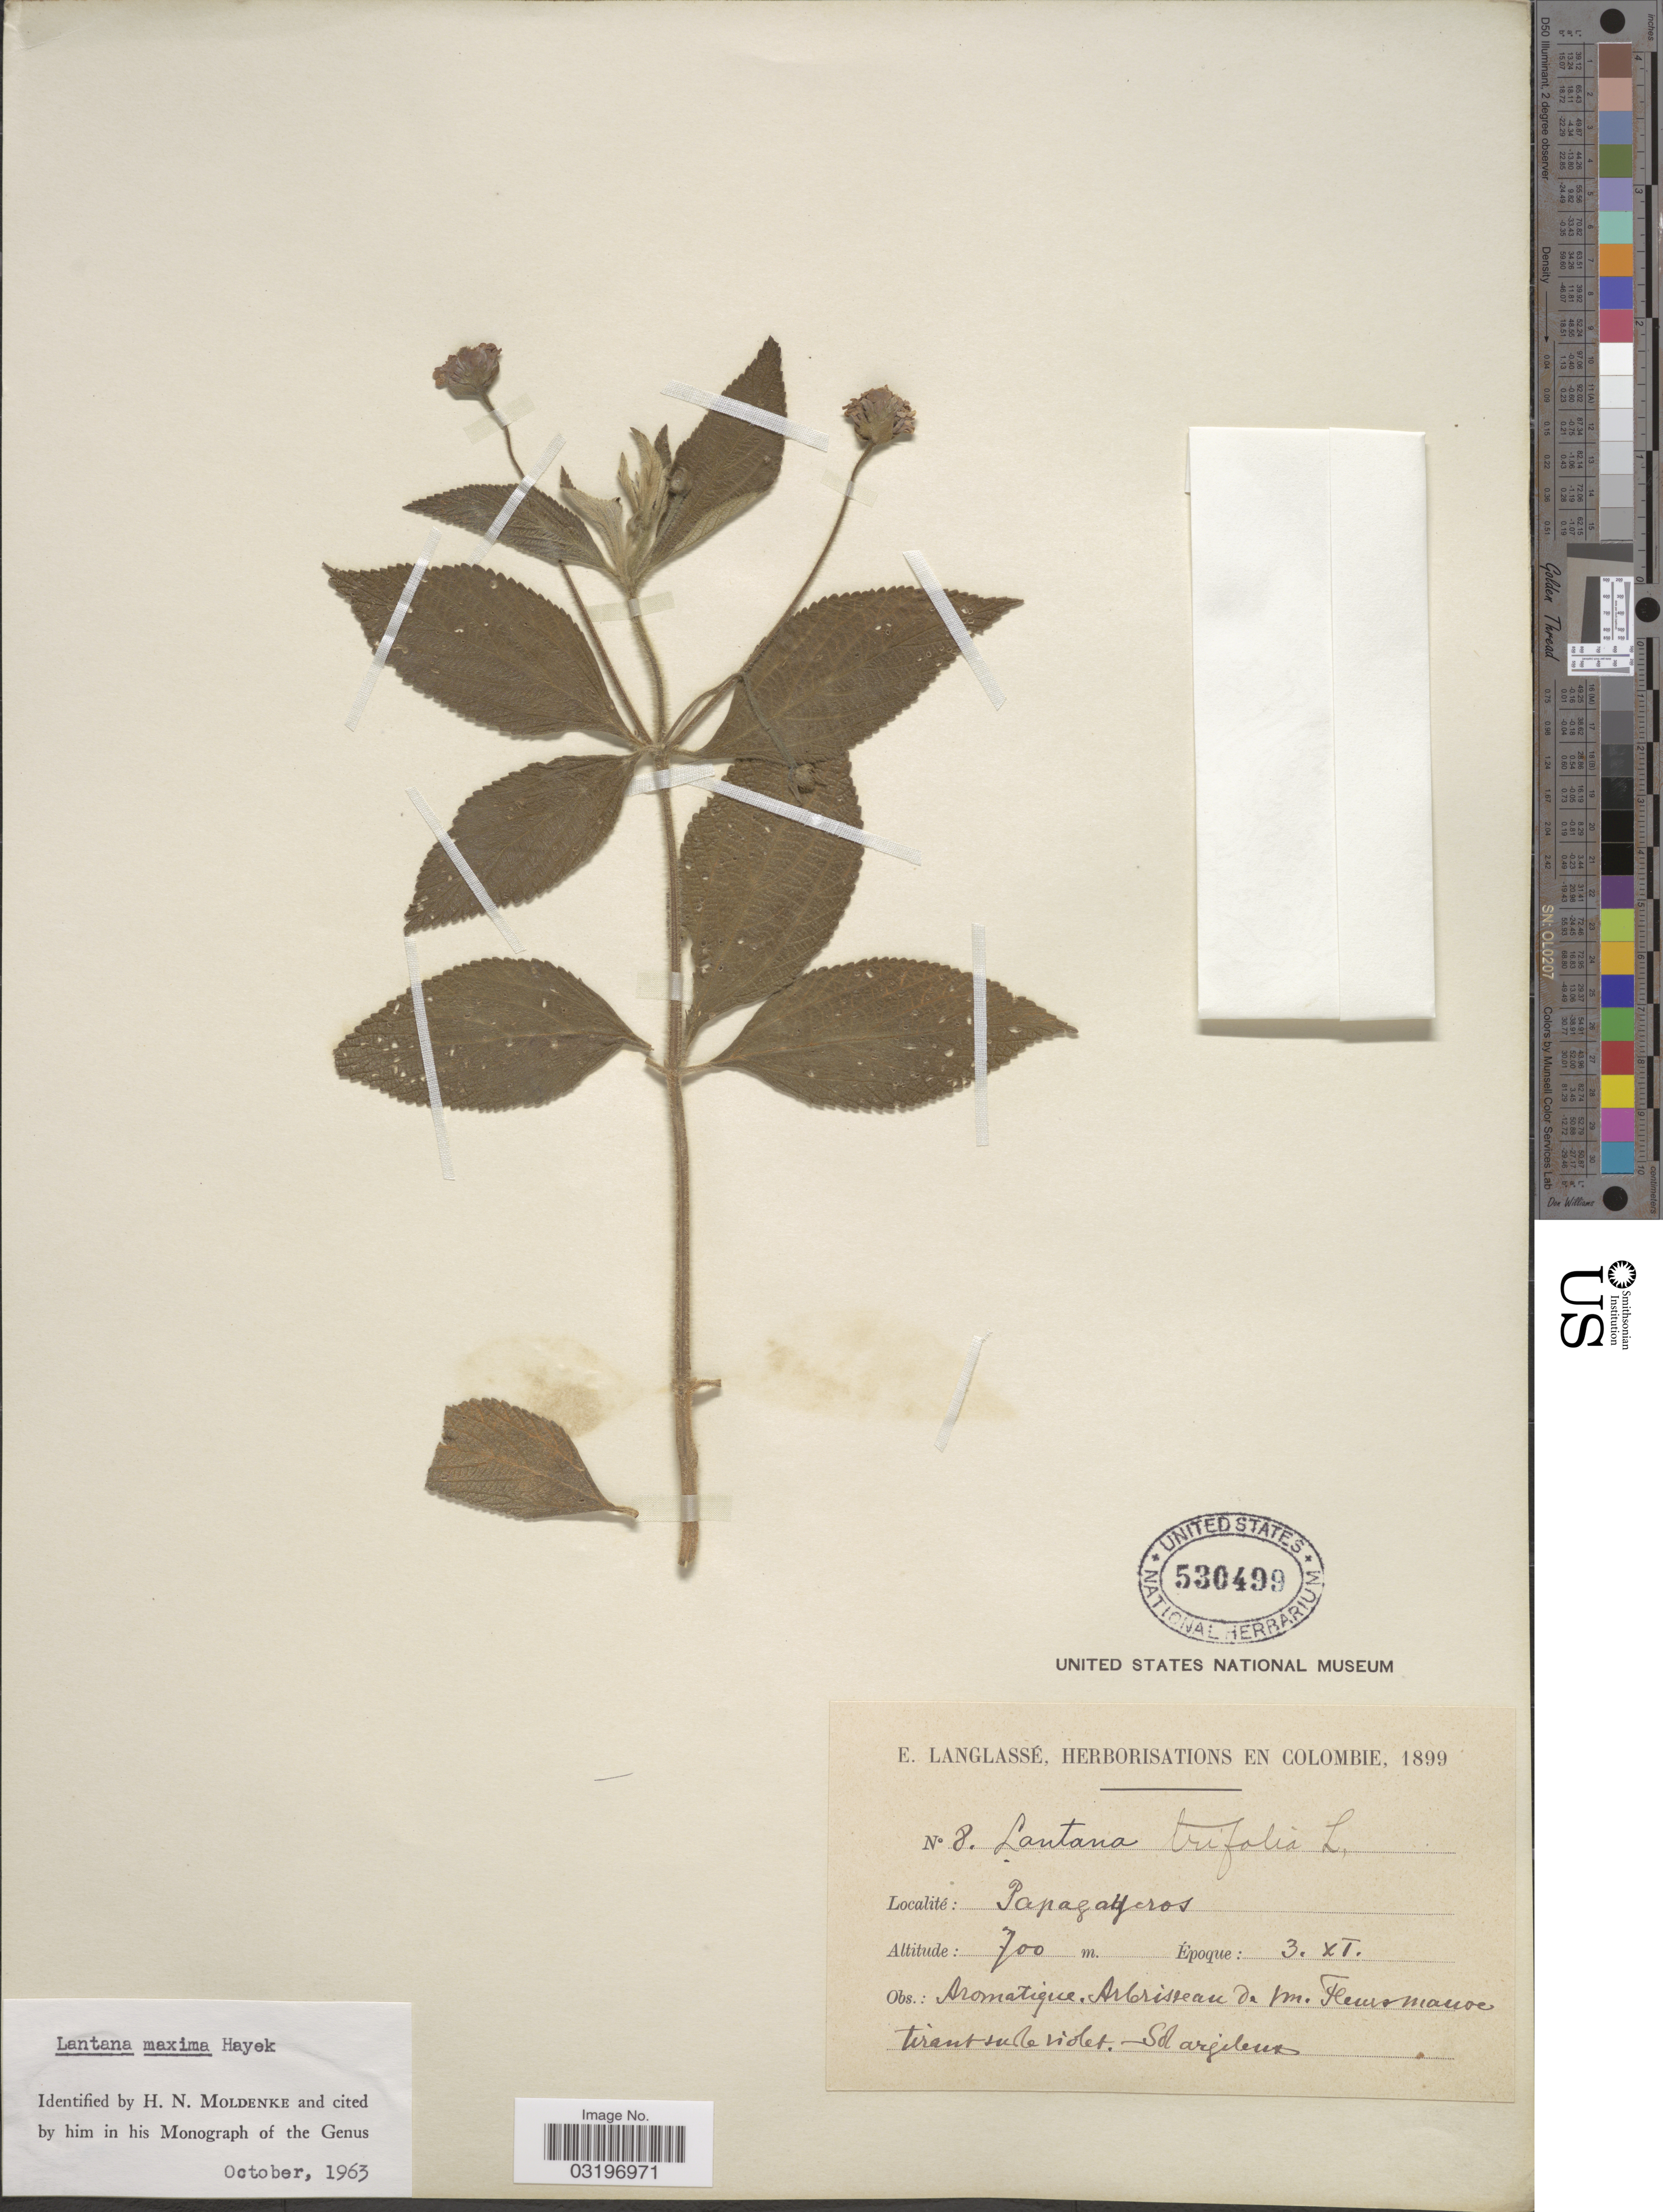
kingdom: Plantae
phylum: Tracheophyta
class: Magnoliopsida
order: Lamiales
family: Verbenaceae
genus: Lantana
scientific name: Lantana maxima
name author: Hayek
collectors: E. Langlassé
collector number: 8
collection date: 1899-11-03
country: Colombia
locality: Papagaycros.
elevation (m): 700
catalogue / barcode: US 530499